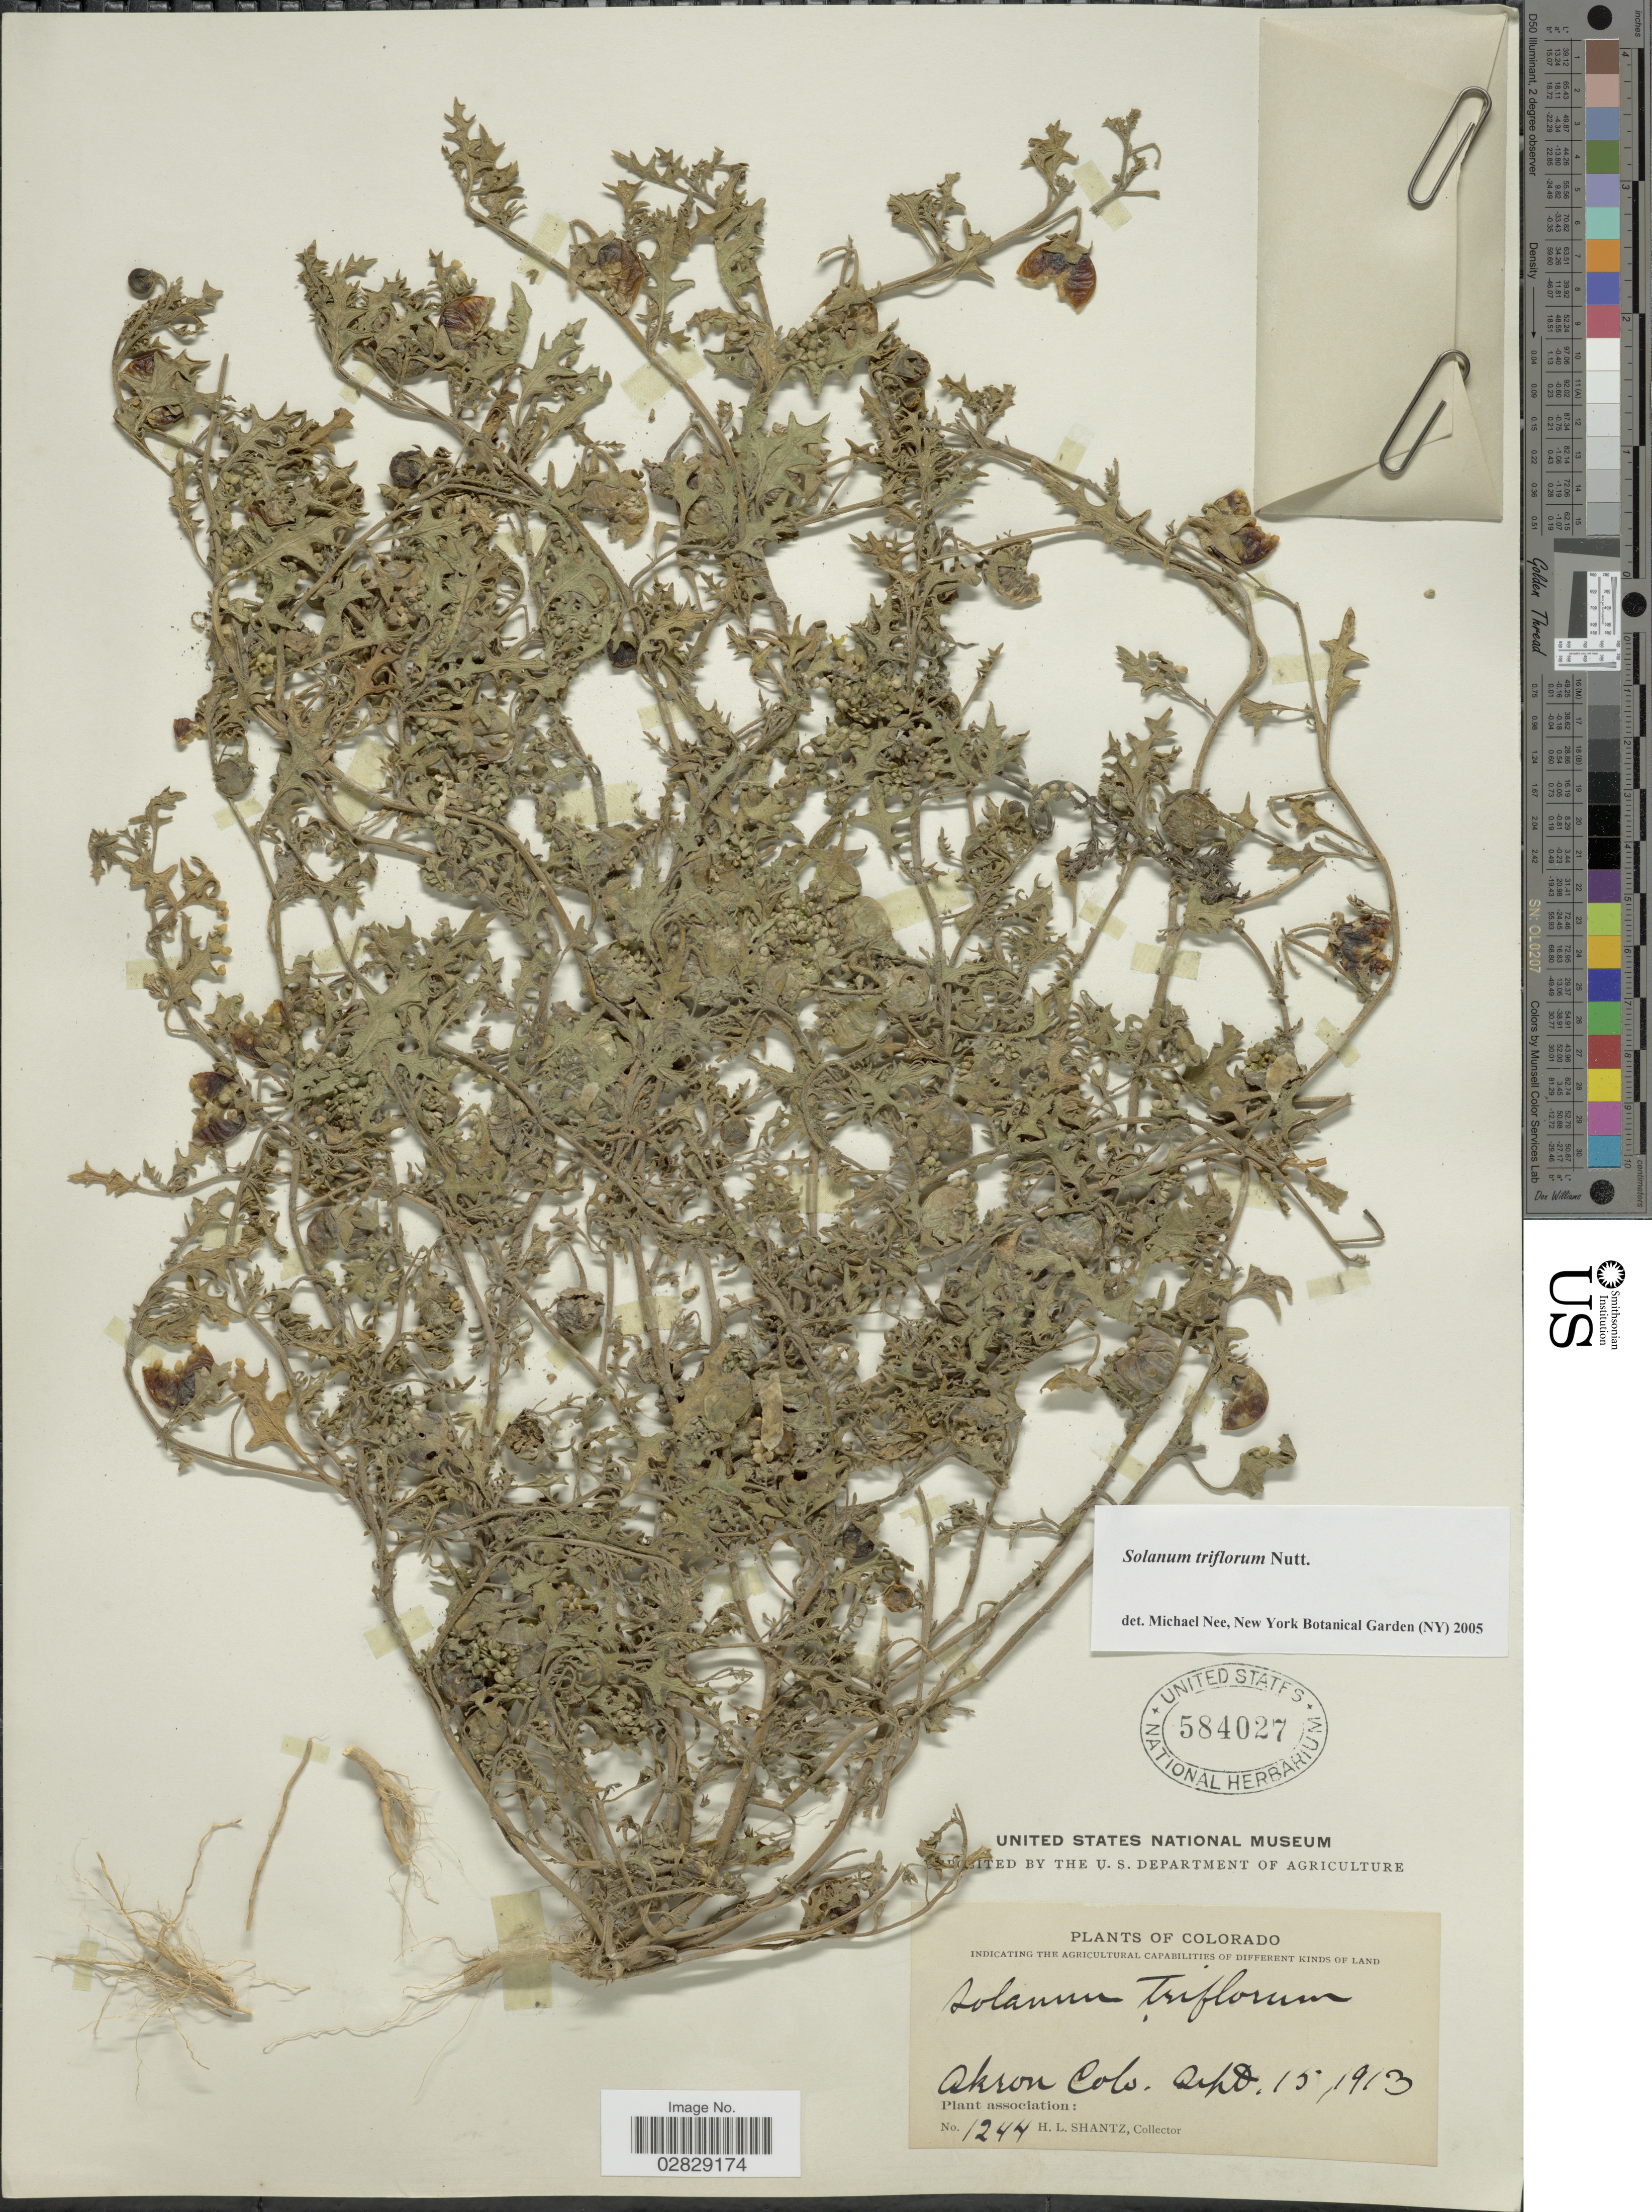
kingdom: Plantae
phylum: Tracheophyta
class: Magnoliopsida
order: Solanales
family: Solanaceae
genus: Solanum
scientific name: Solanum triflorum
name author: Nutt.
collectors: H. Shantz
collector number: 1244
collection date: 1913-09-15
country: United States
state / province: Colorado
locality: Akron Colo.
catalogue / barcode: US 584027